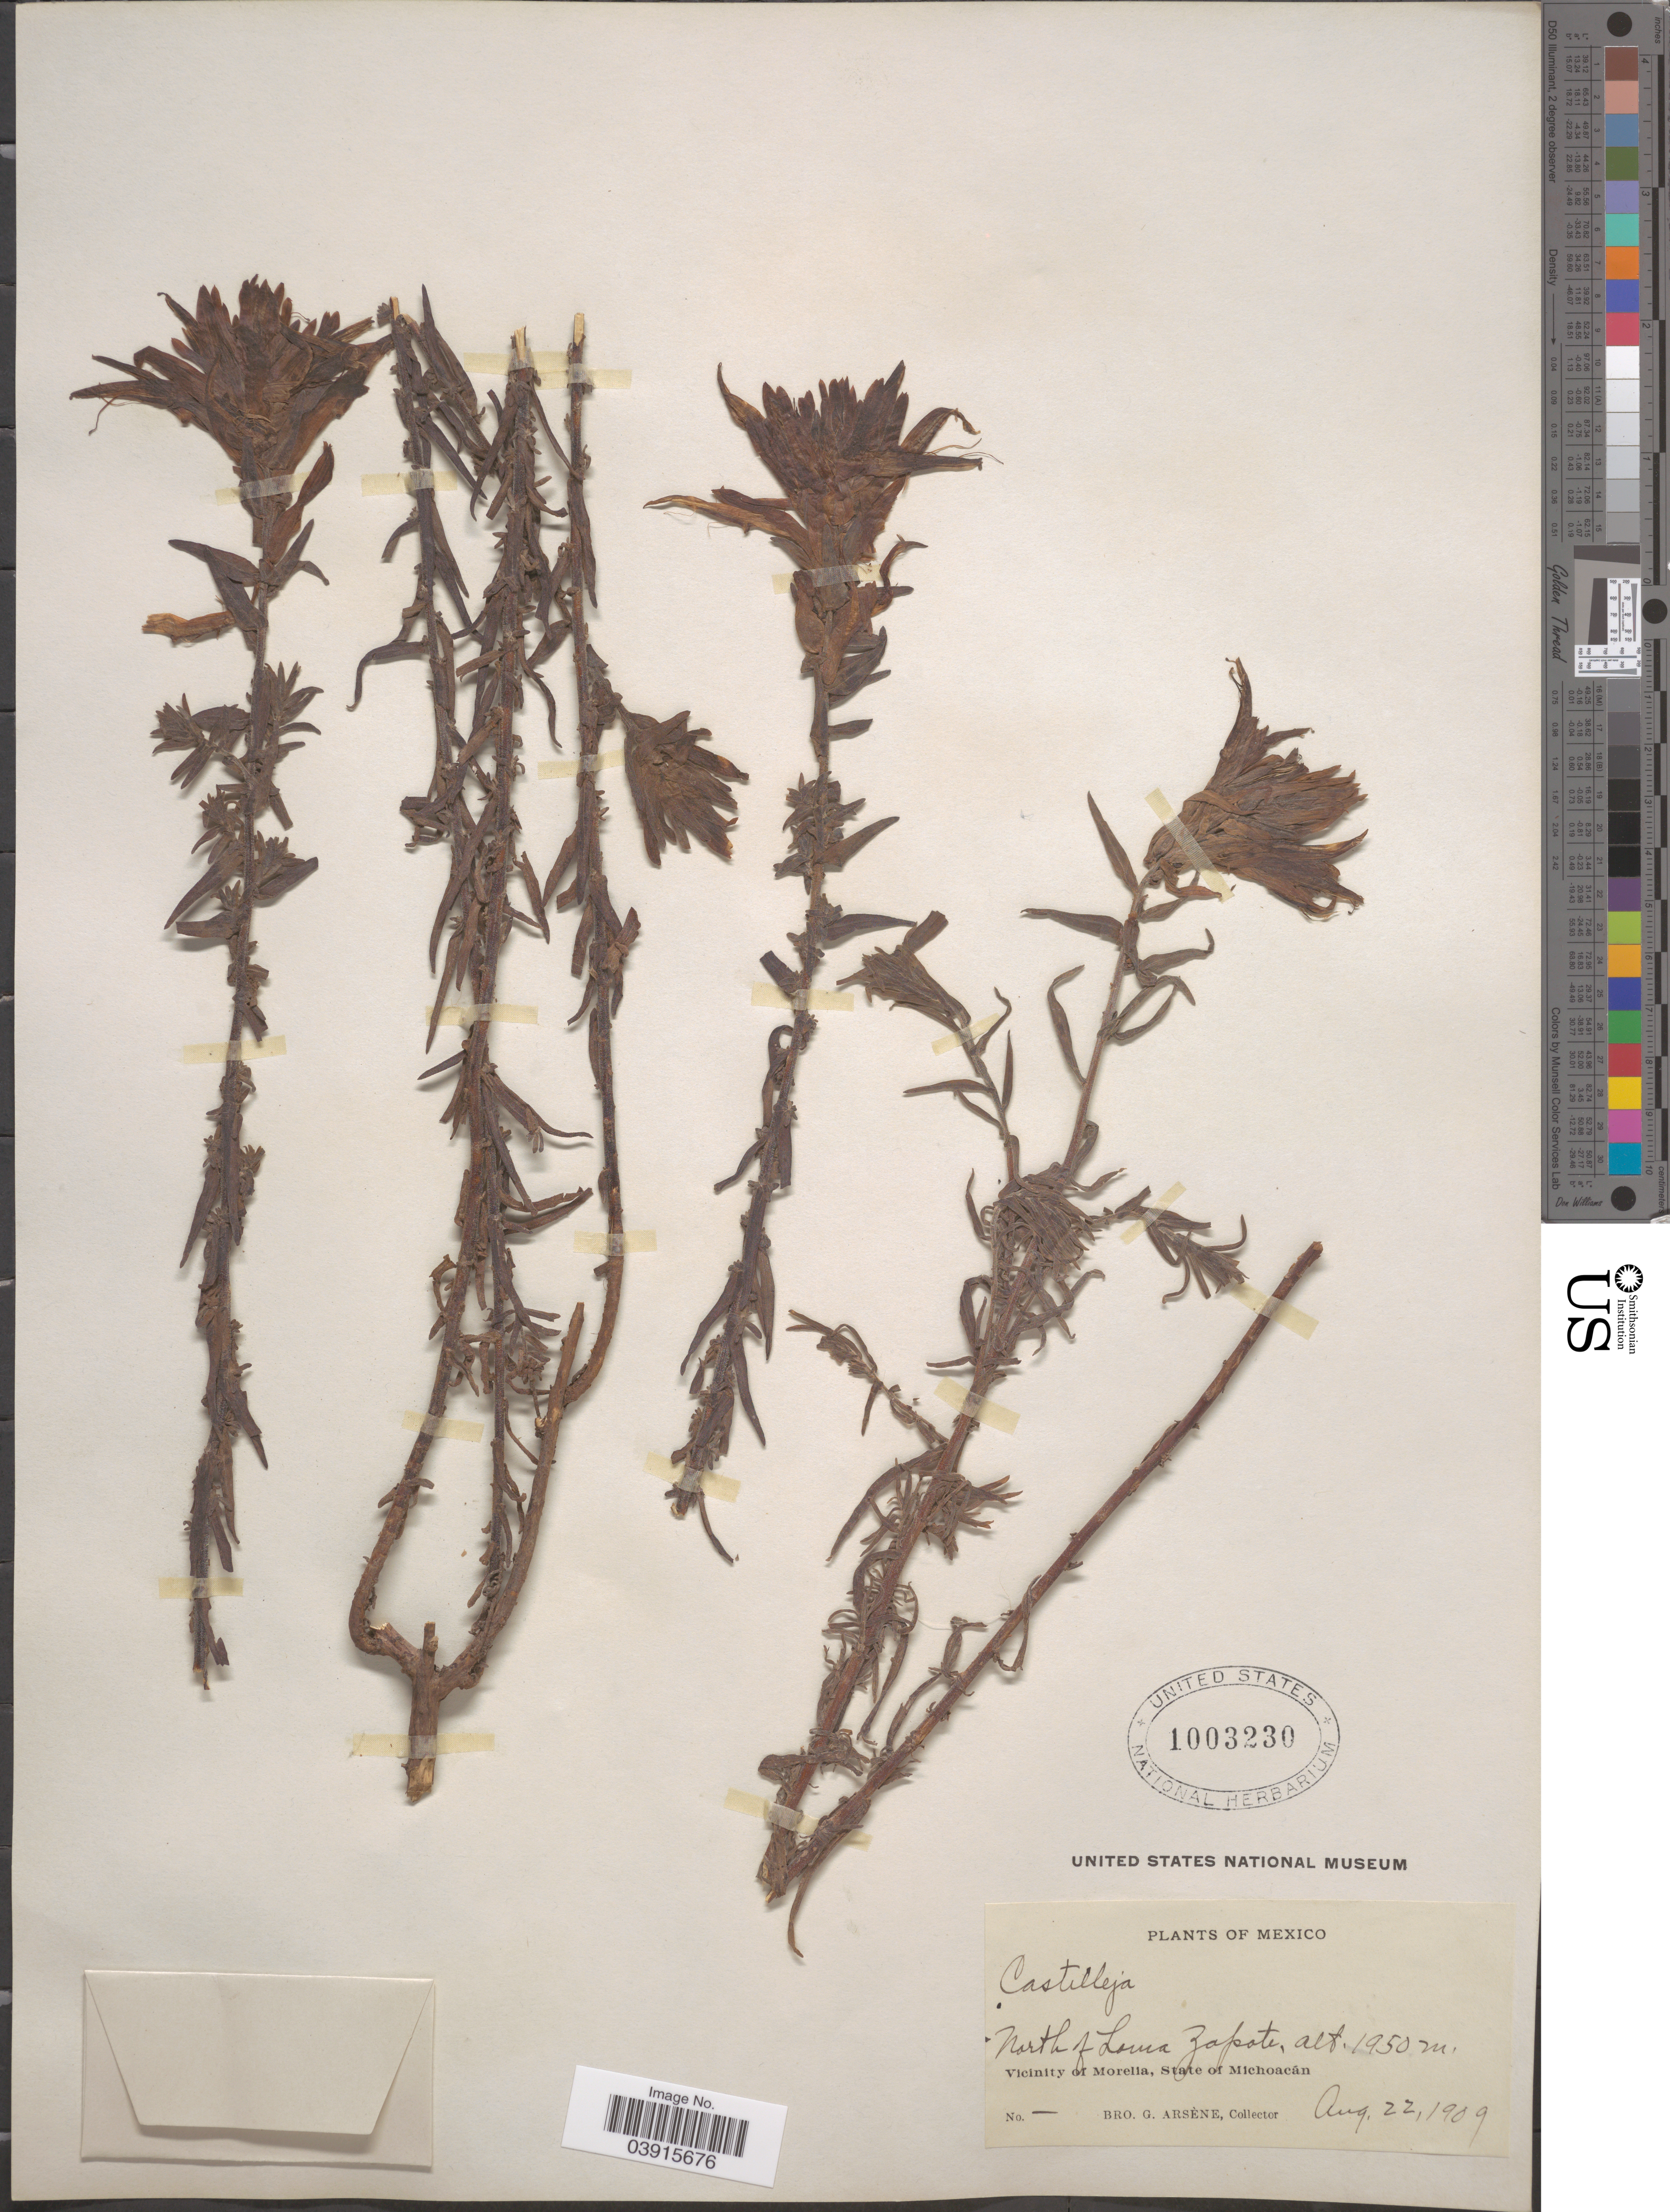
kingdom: Plantae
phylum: Tracheophyta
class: Magnoliopsida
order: Lamiales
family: Orobanchaceae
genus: Castilleja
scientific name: Castilleja tenuiflora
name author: Benth.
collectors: Bro. G. Arsène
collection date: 1909-08-22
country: Mexico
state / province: Michoacán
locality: North of Loma Zapote, Vicinity of Morelia.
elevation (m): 1950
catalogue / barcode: US 1003230